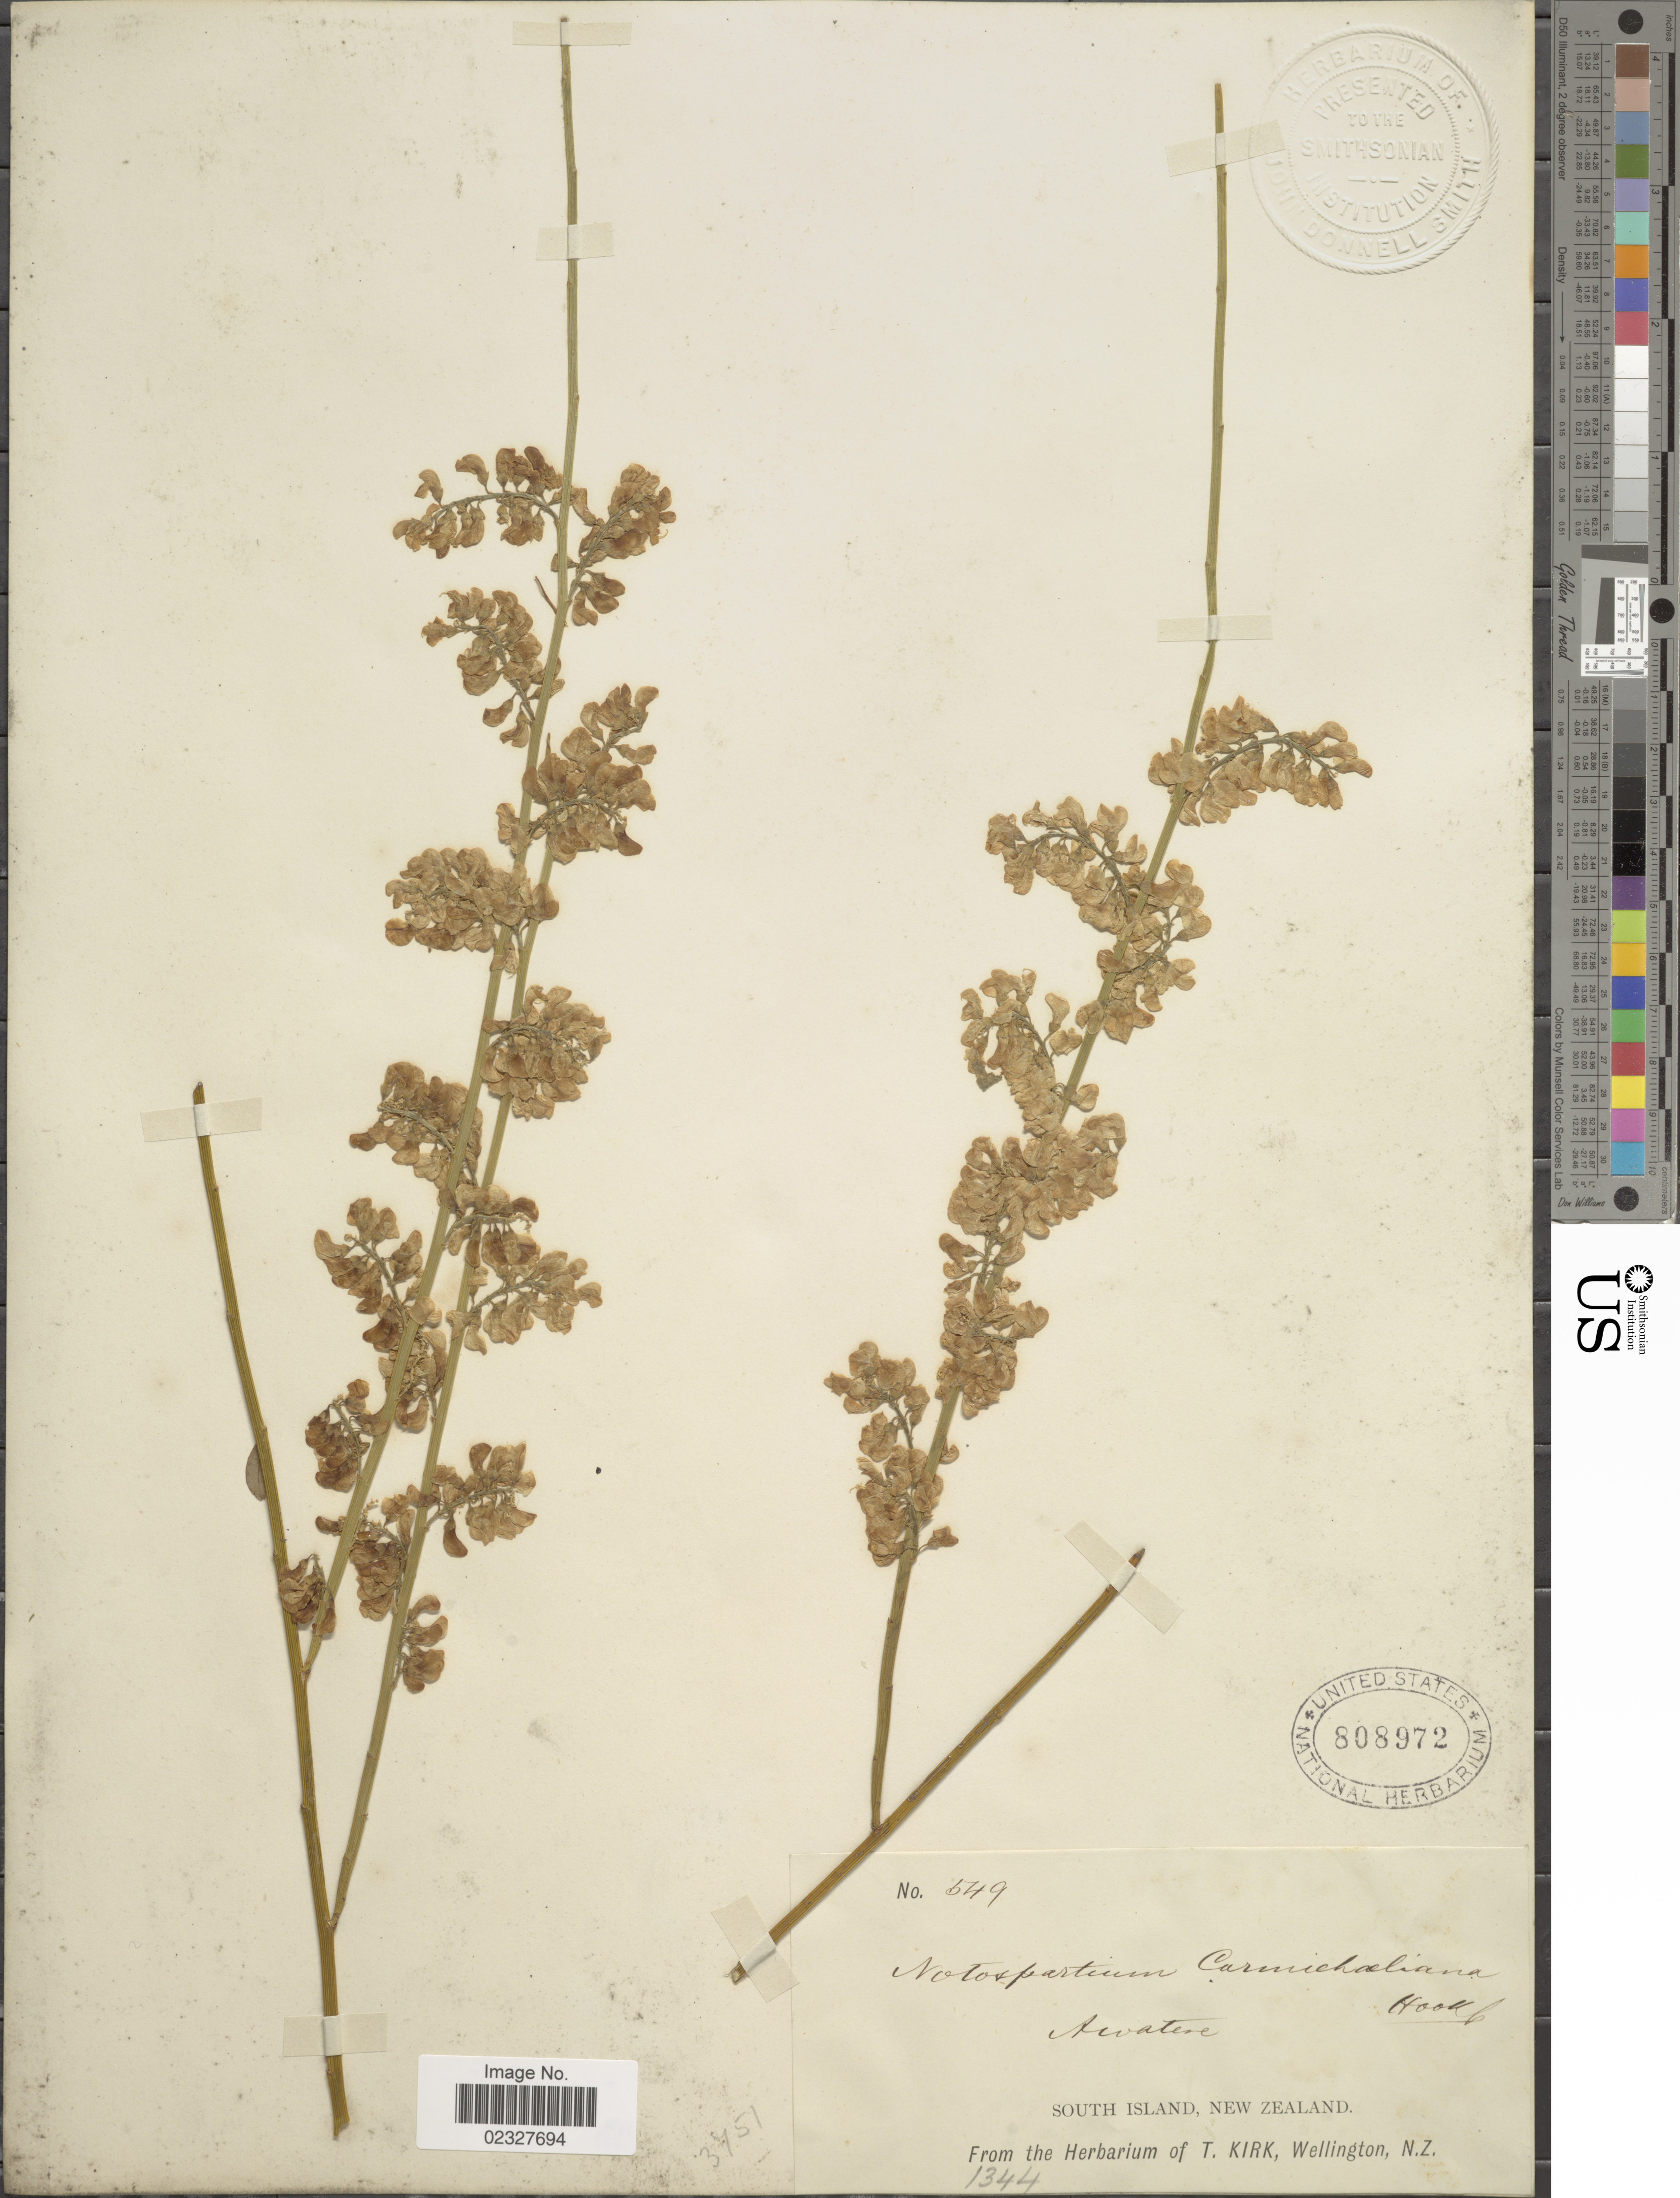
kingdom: Plantae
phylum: Tracheophyta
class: Magnoliopsida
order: Fabales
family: Fabaceae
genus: Carmichaelia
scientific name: Carmichaelia carmichaeliae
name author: (Hook. f.) Heenan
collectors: ex herb. T. Kirk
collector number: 549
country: New Zealand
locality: Awatere, South Island, New Zealand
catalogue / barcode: US 808972